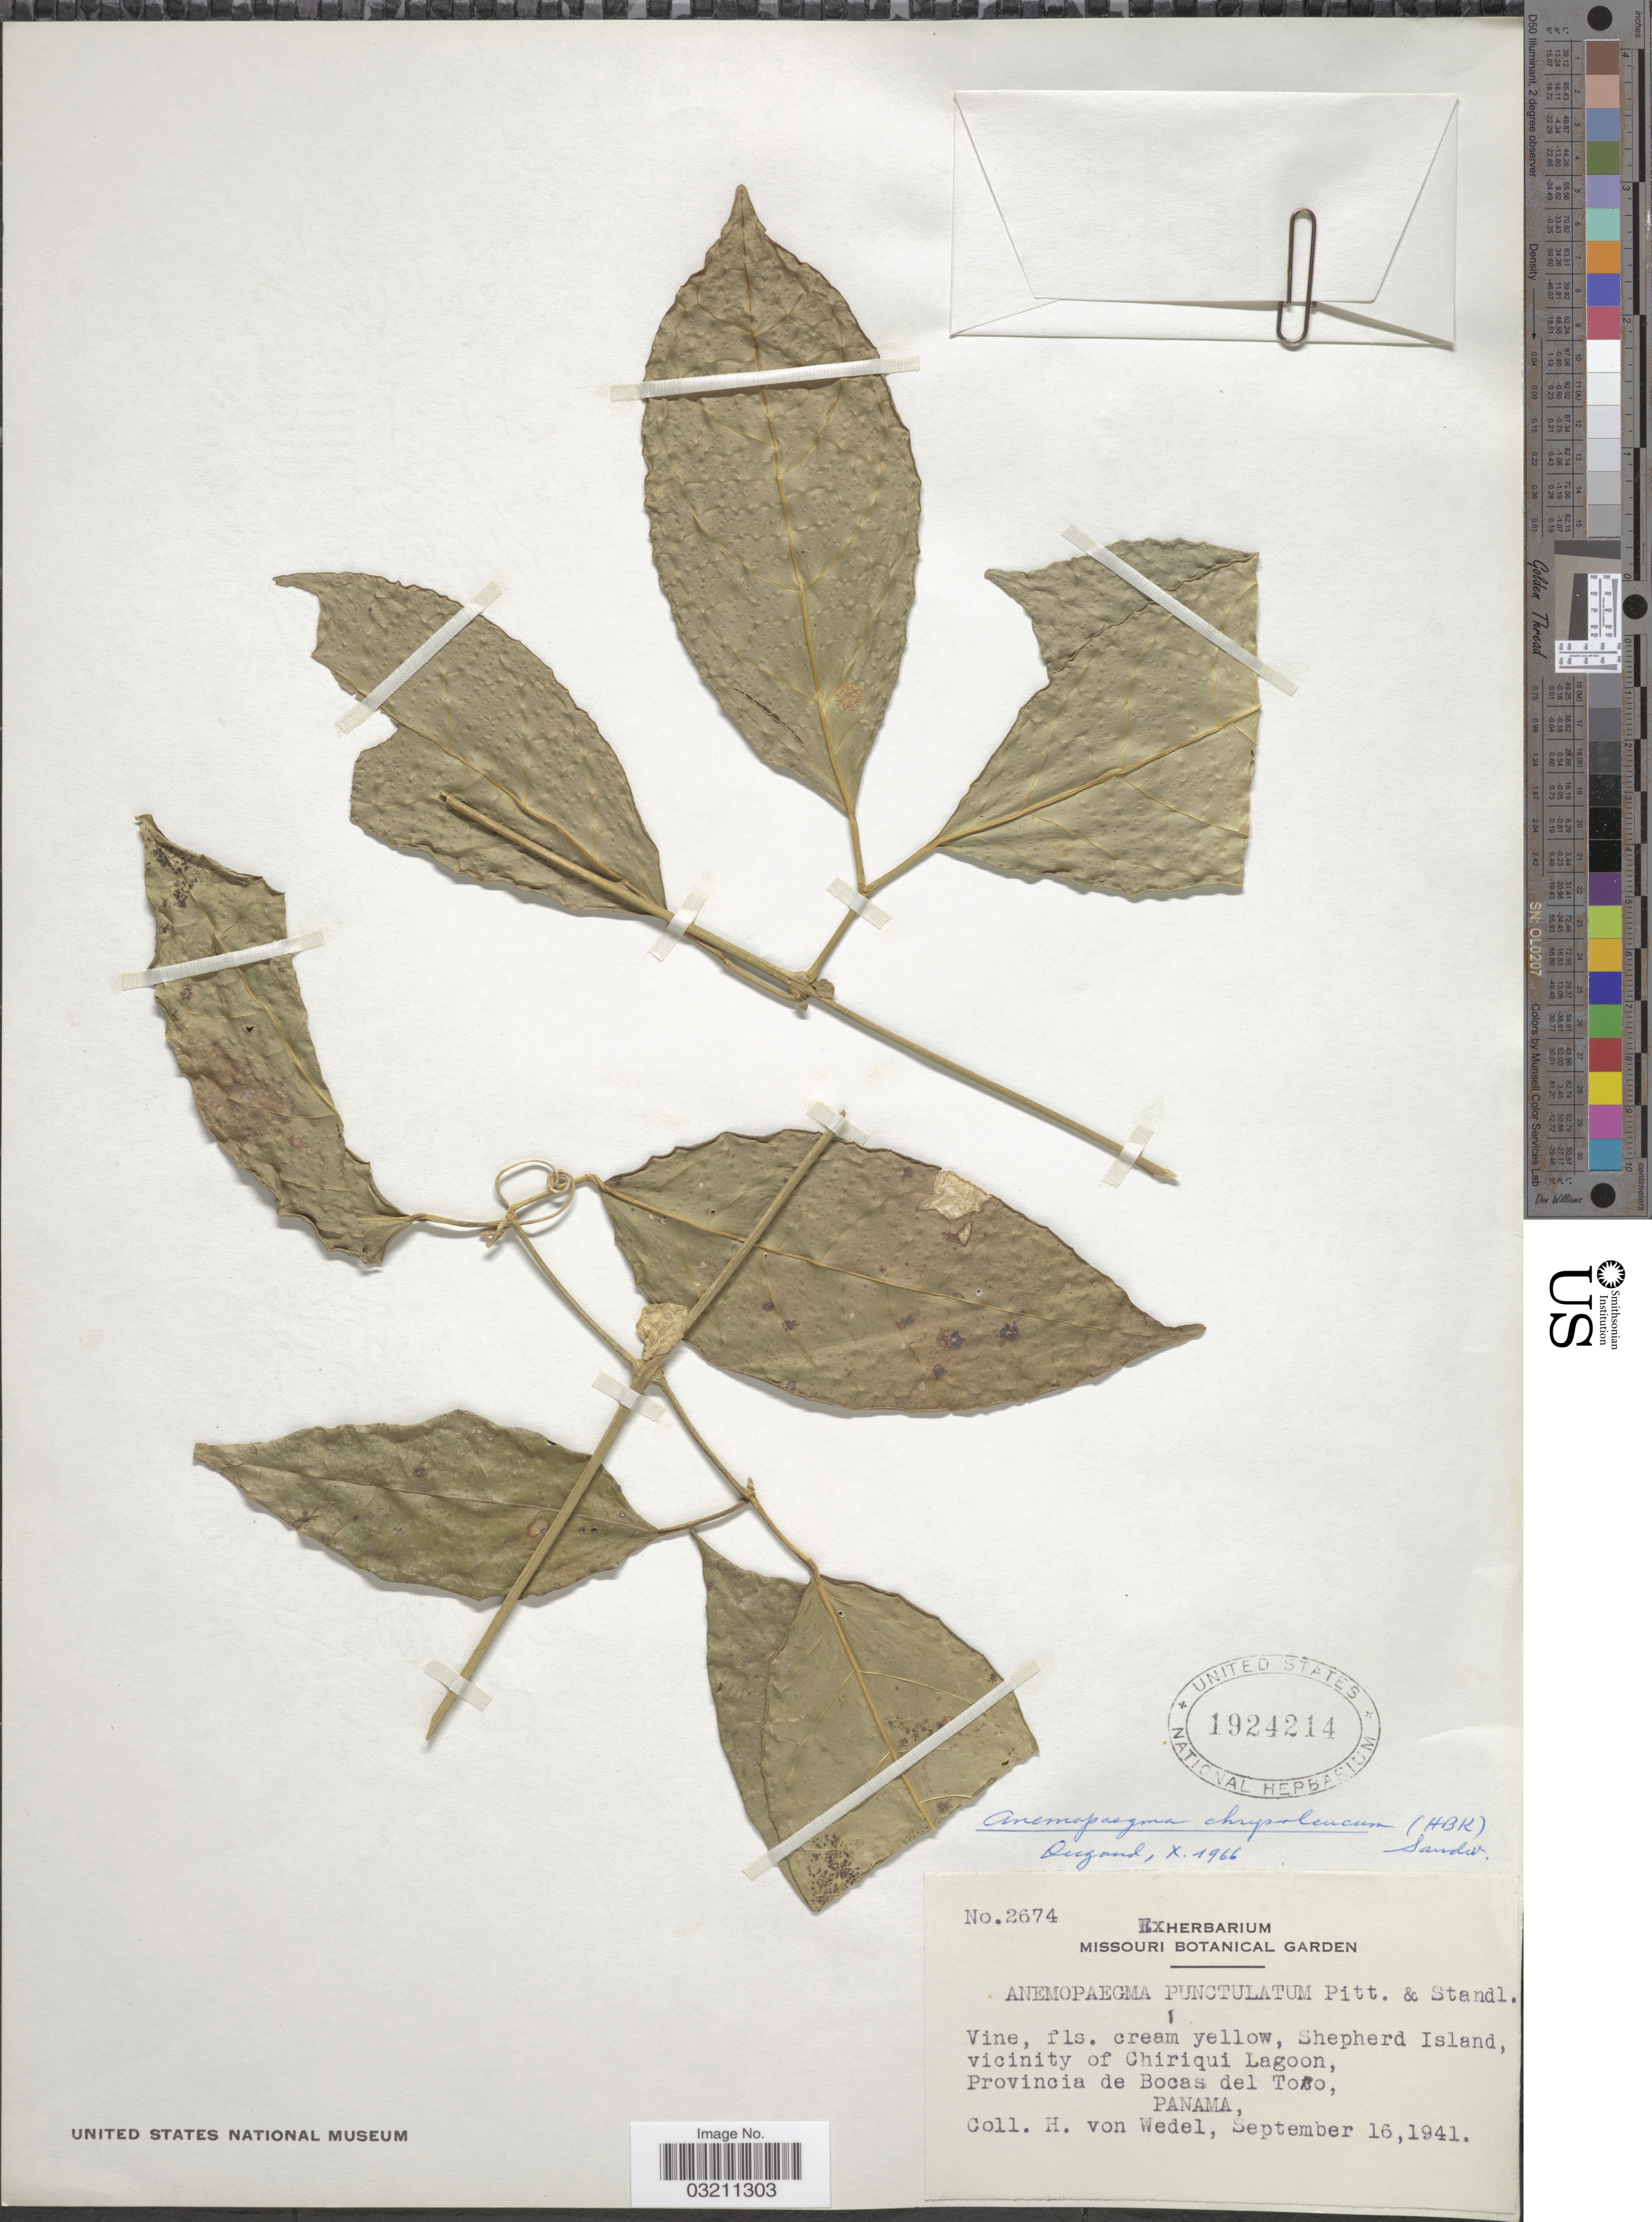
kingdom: Plantae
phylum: Tracheophyta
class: Magnoliopsida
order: Lamiales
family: Bignoniaceae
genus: Anemopaegma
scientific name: Anemopaegma chrysoleucum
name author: (Kunth) Sandwith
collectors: H. von Wedel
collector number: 2674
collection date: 1941-09-16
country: Panama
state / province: Bocas del Toro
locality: Shepherd Island, vicinity of Chiriqui Lagoon.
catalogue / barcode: US 1924214